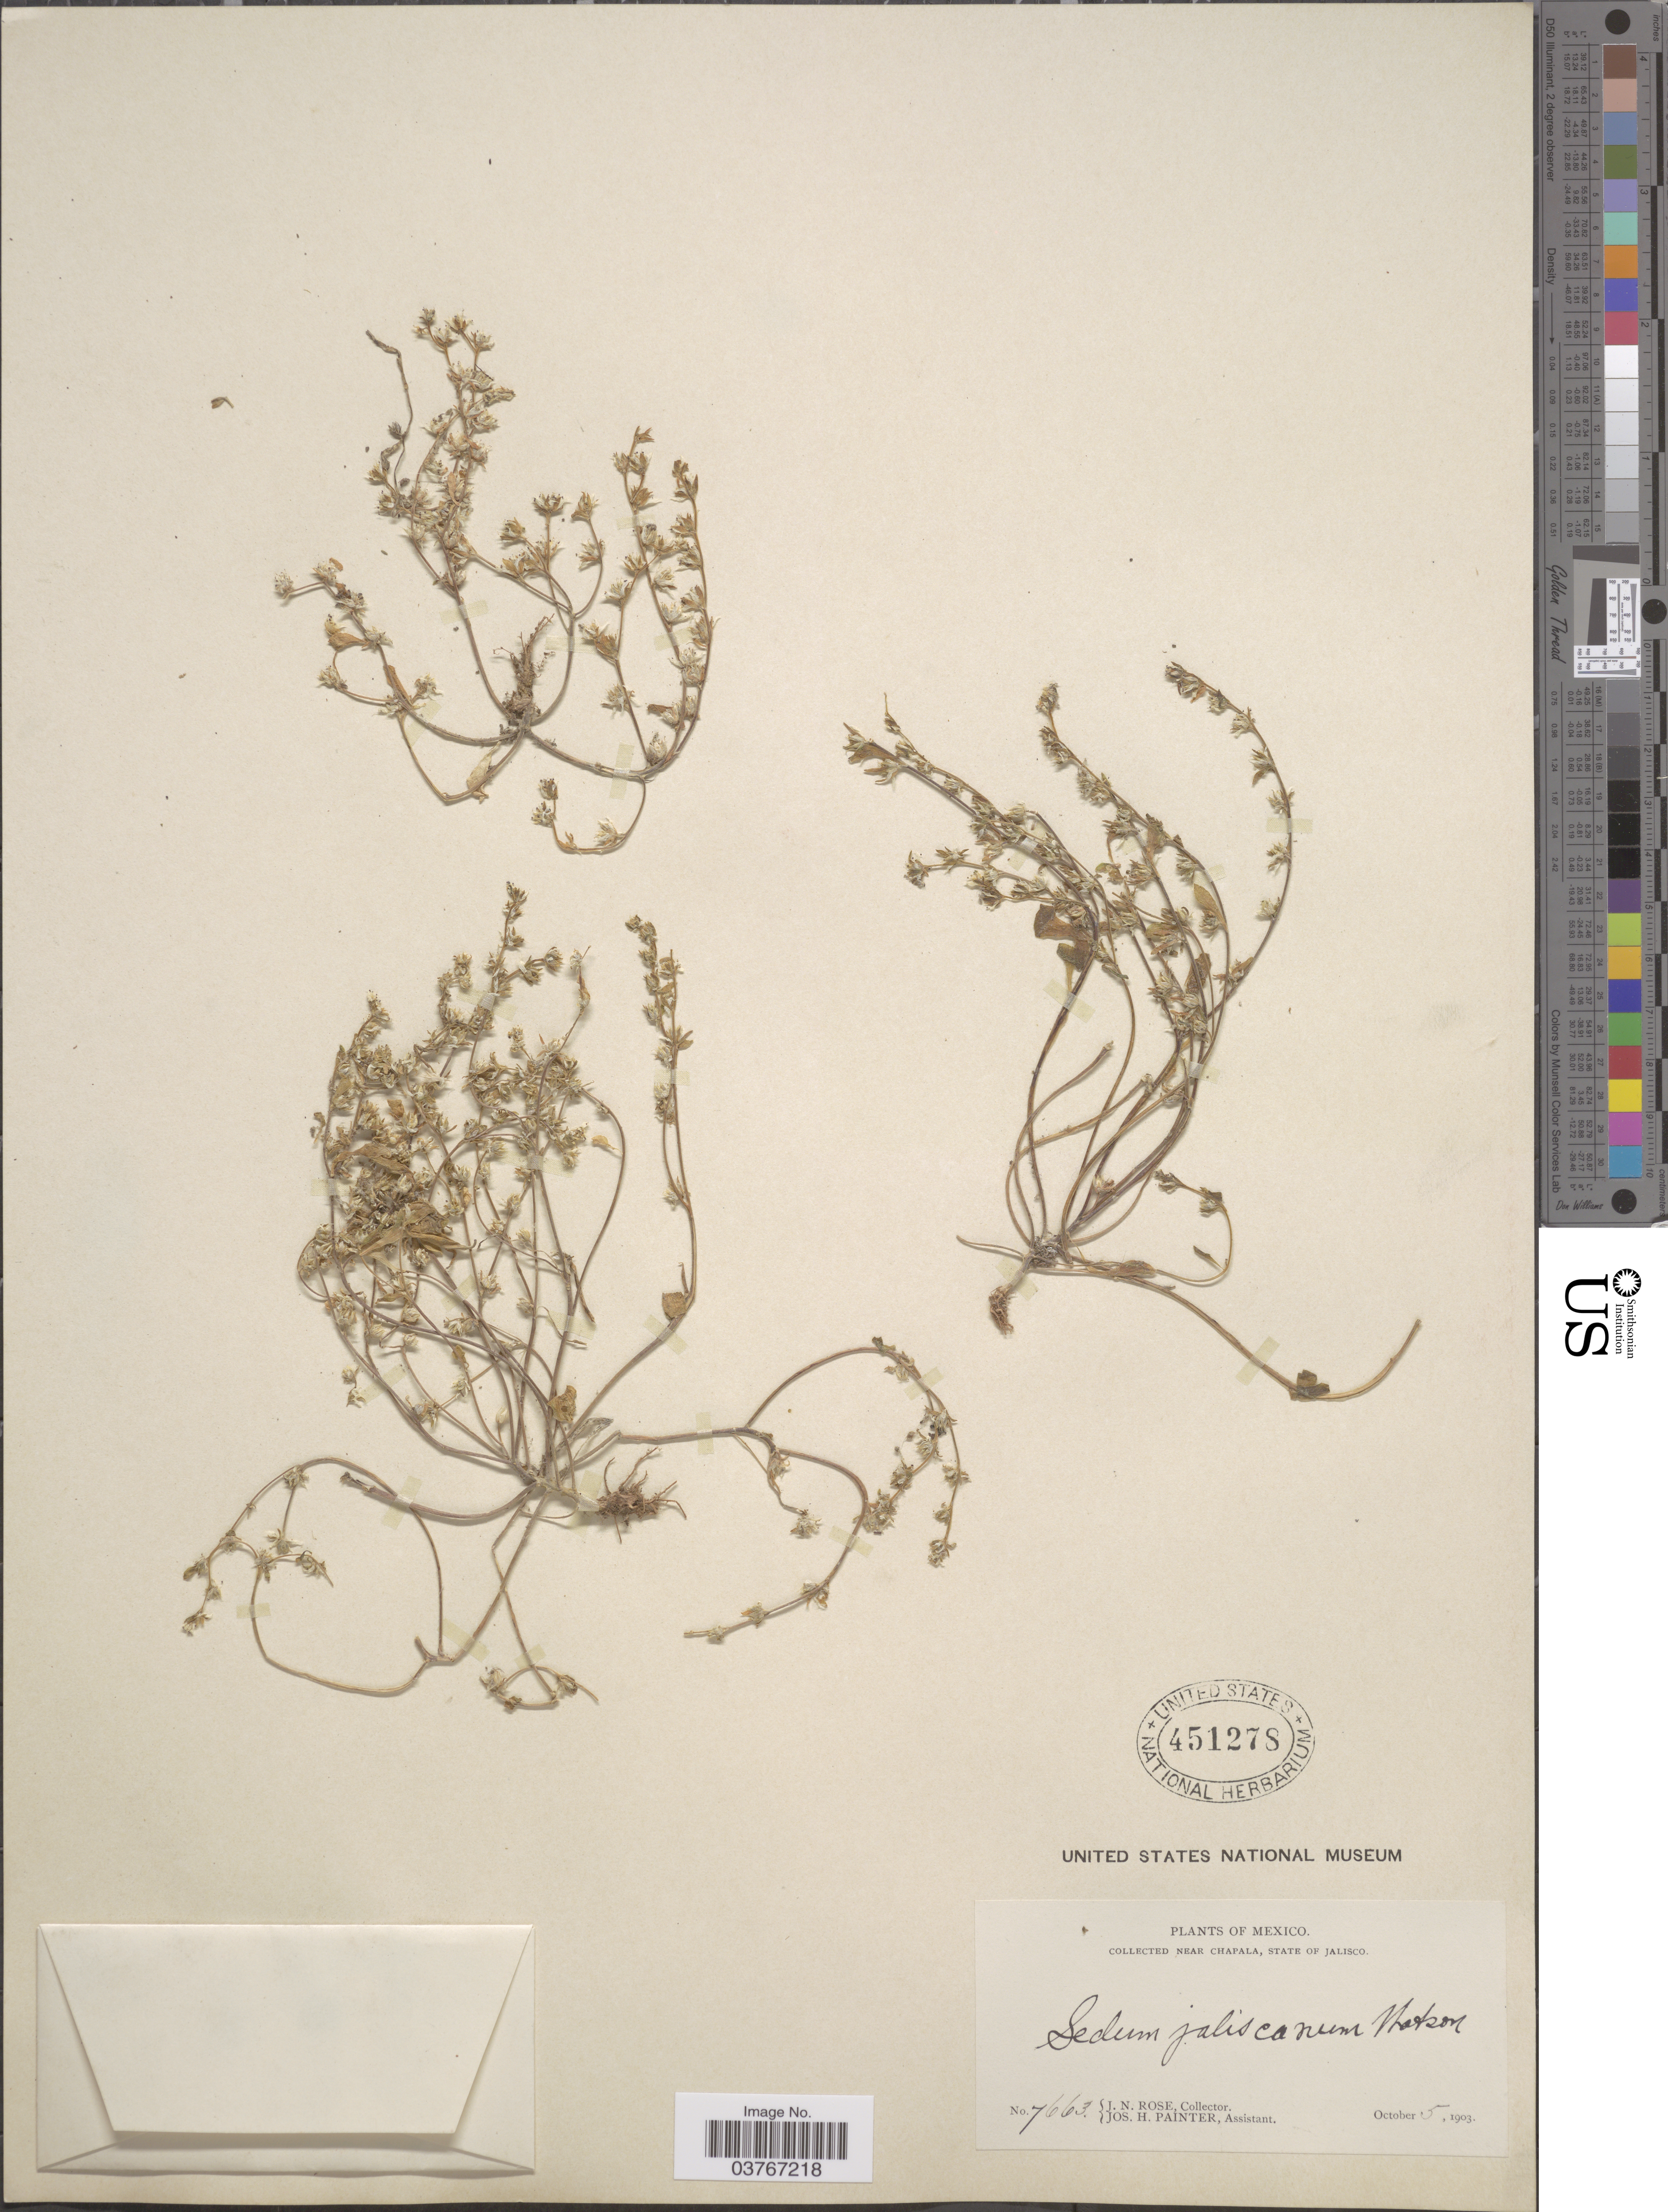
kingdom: Plantae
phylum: Tracheophyta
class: Magnoliopsida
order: Saxifragales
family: Crassulaceae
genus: Sedum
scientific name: Sedum jaliscanum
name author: S. Watson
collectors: J. N. Rose & J. H. Painter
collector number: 7663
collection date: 1903-10-05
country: Mexico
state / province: Jalisco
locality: Near Chapala.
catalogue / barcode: US 451278